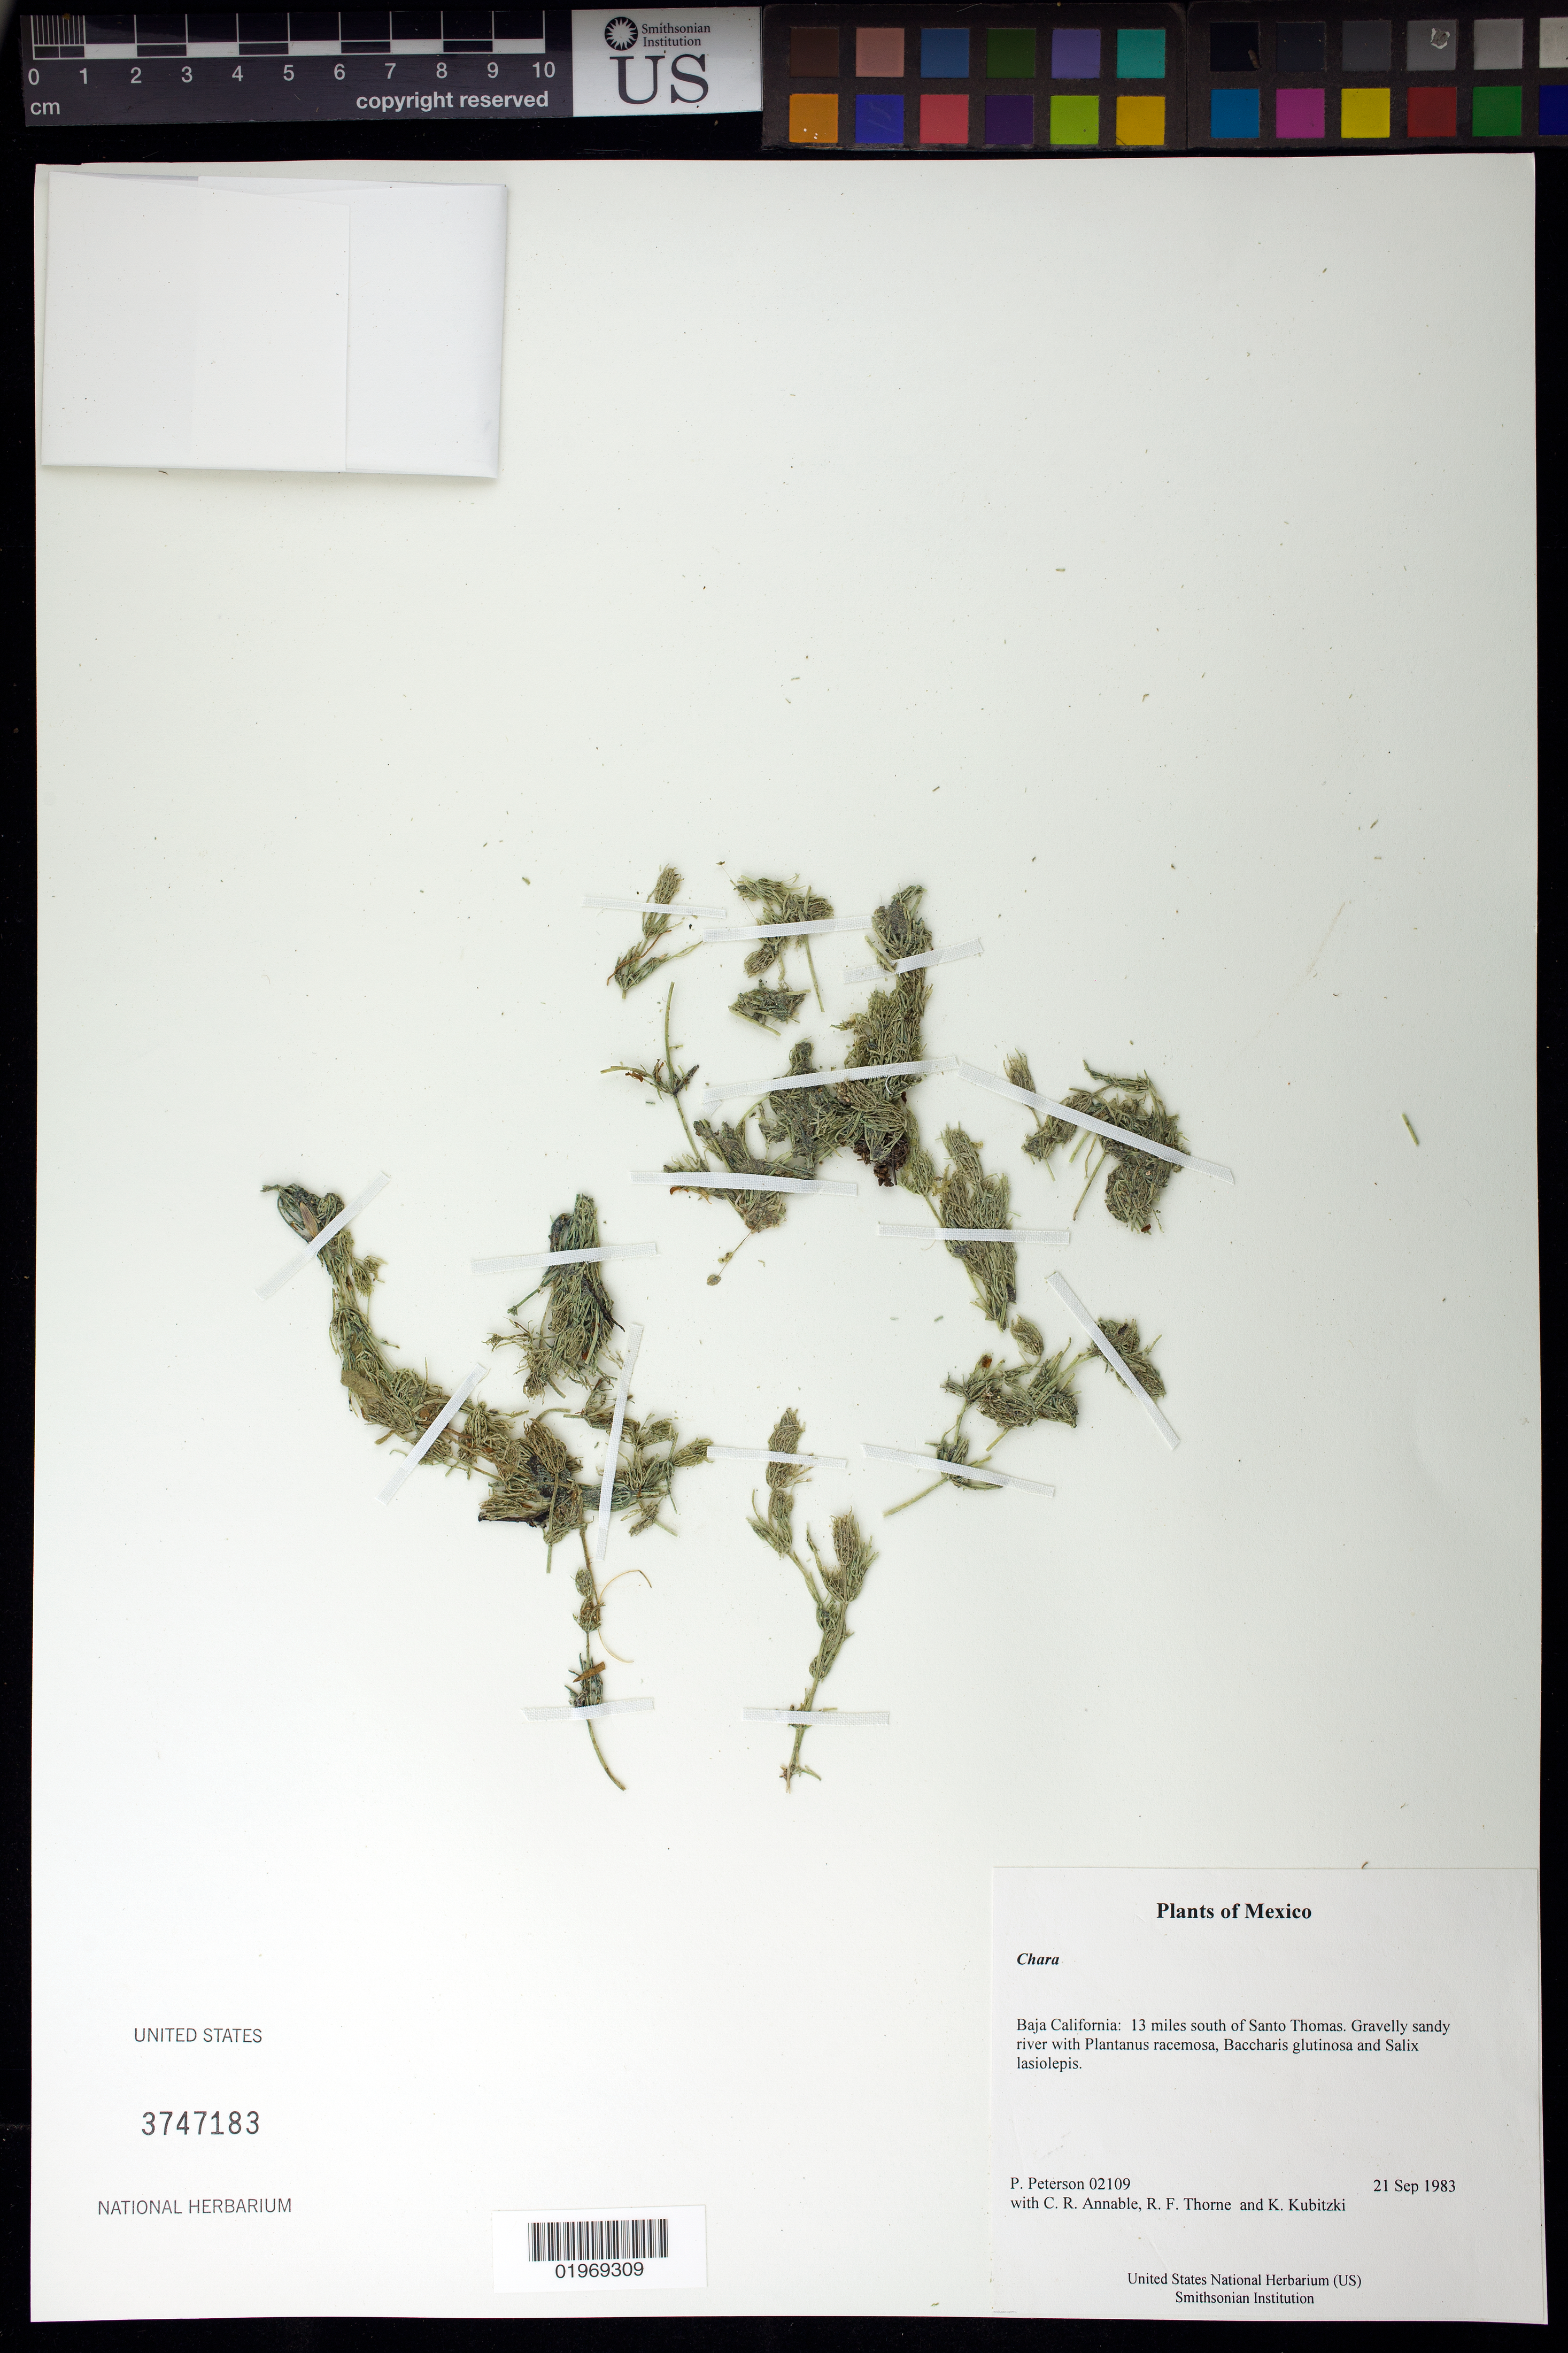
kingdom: Plantae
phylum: Charophyta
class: Charophyceae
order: Charales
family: Characeae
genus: Chara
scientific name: Chara sp.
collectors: P. M. Peterson, C. R. Annable, R. F. Thorne & K. Kubitzki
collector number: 02109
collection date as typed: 21 Sep 1983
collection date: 1983-09-21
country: Mexico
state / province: Baja California Norte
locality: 13 miles south of Santo Thomas.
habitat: Gravelly sandy river with Plantanus racemosa, Baccharis glutinosa and Salix lasiolepis.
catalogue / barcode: US 3747183